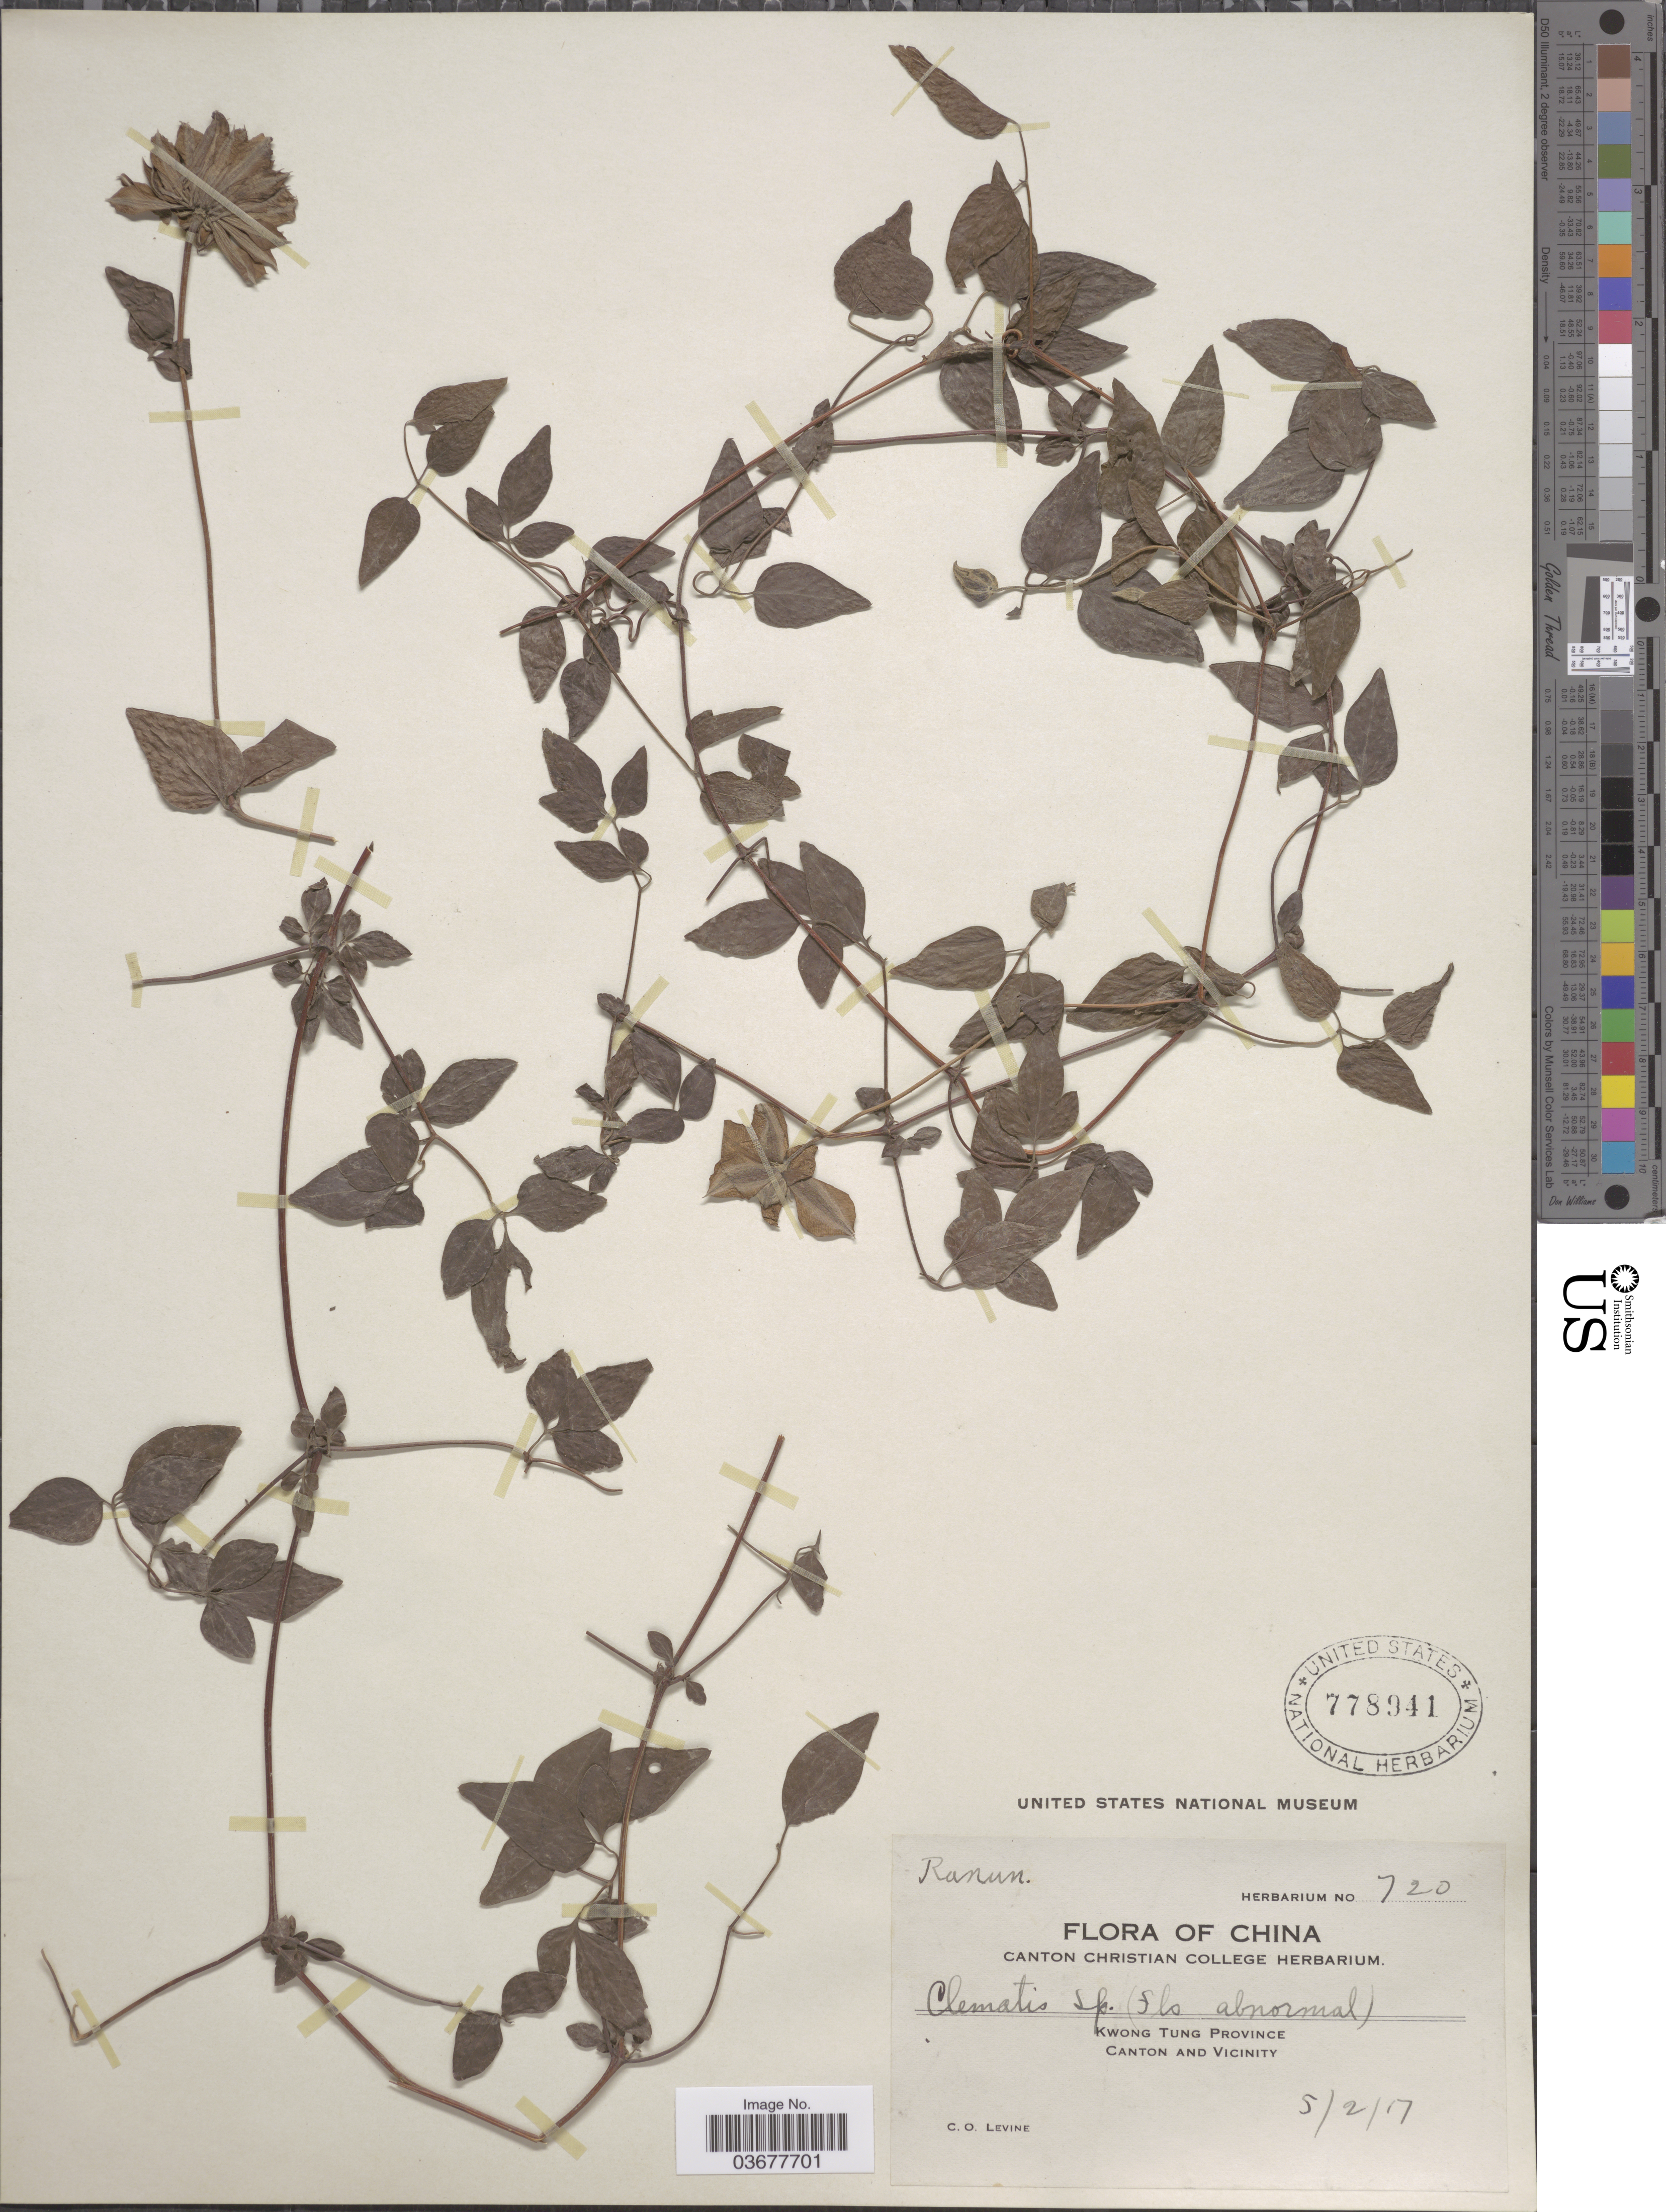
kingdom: Plantae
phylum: Tracheophyta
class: Magnoliopsida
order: Ranunculales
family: Ranunculaceae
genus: Clematis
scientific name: Clematis sp.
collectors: C. O. Levine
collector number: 720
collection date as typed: Transcribed d/m/y: 5/2/17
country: China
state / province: Guangdong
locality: Kwong Tung Province. Canton and Vicinity.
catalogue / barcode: US 778941